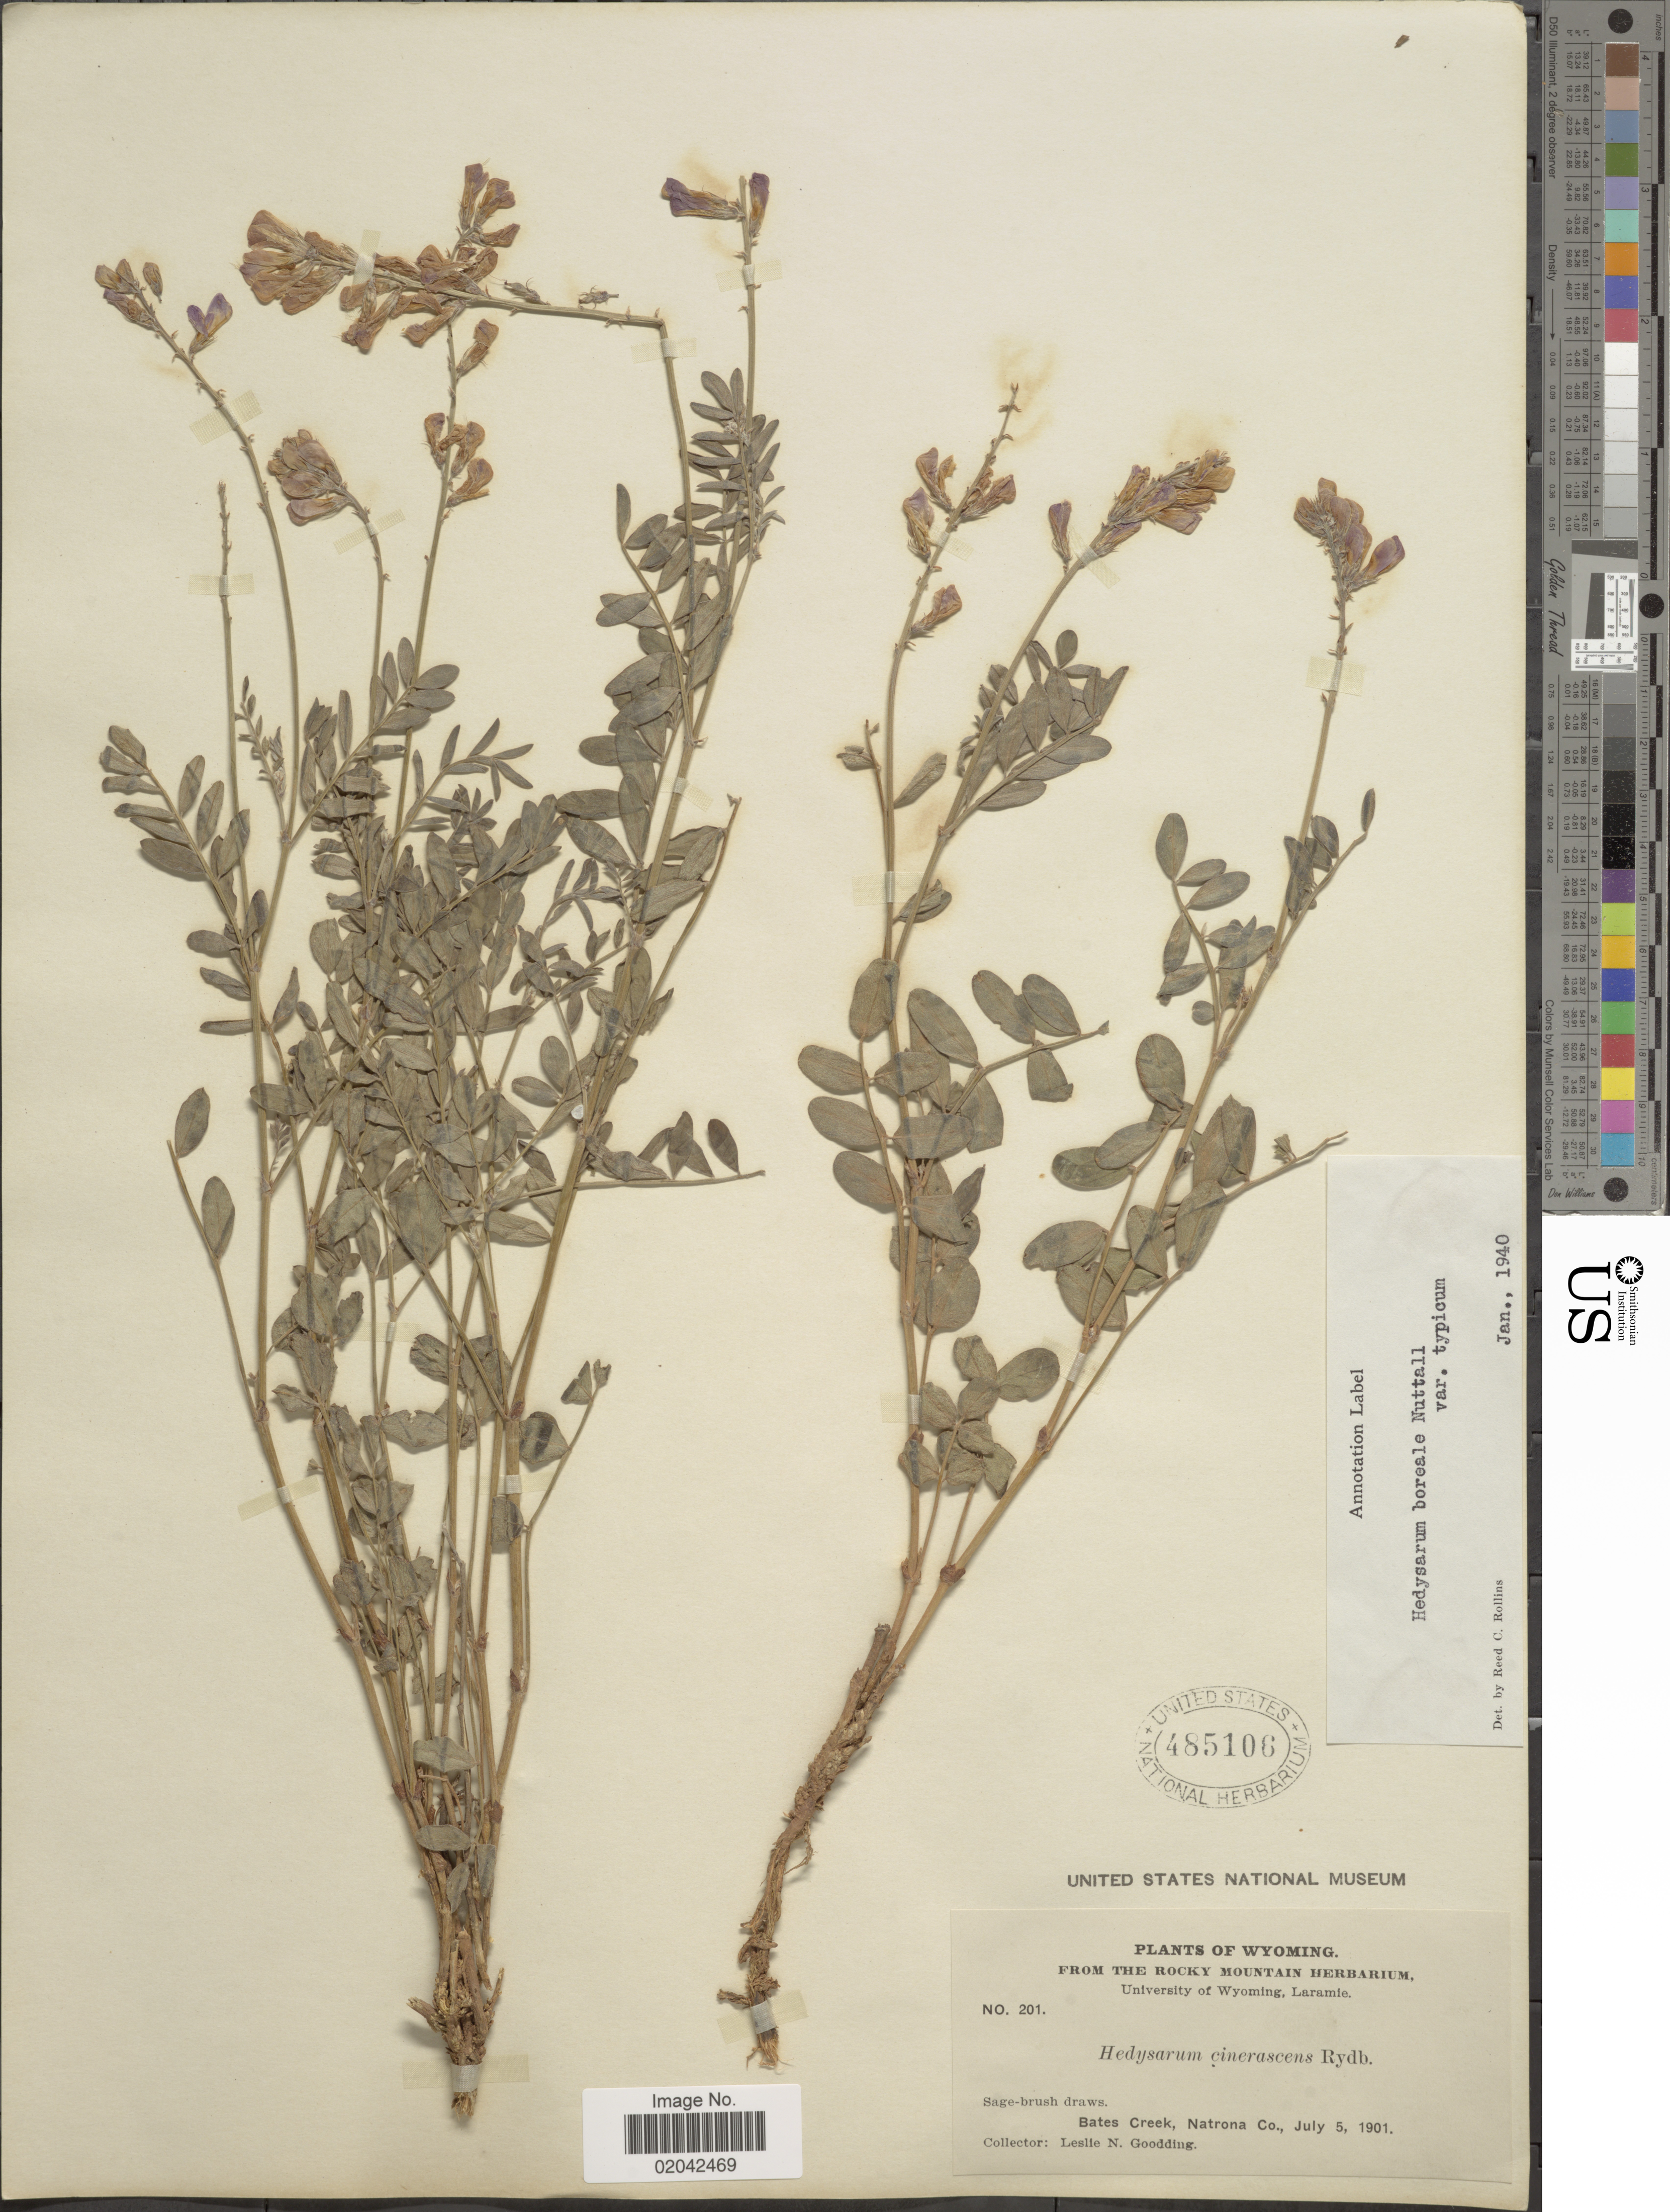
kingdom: Plantae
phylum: Tracheophyta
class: Magnoliopsida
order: Fabales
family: Fabaceae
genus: Hedysarum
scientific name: Hedysarum boreale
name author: Nutt.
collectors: L. N. Goodding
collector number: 201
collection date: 1901-07-05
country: United States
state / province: Wyoming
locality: Bates Creek, Natrona Co.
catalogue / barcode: US 485106